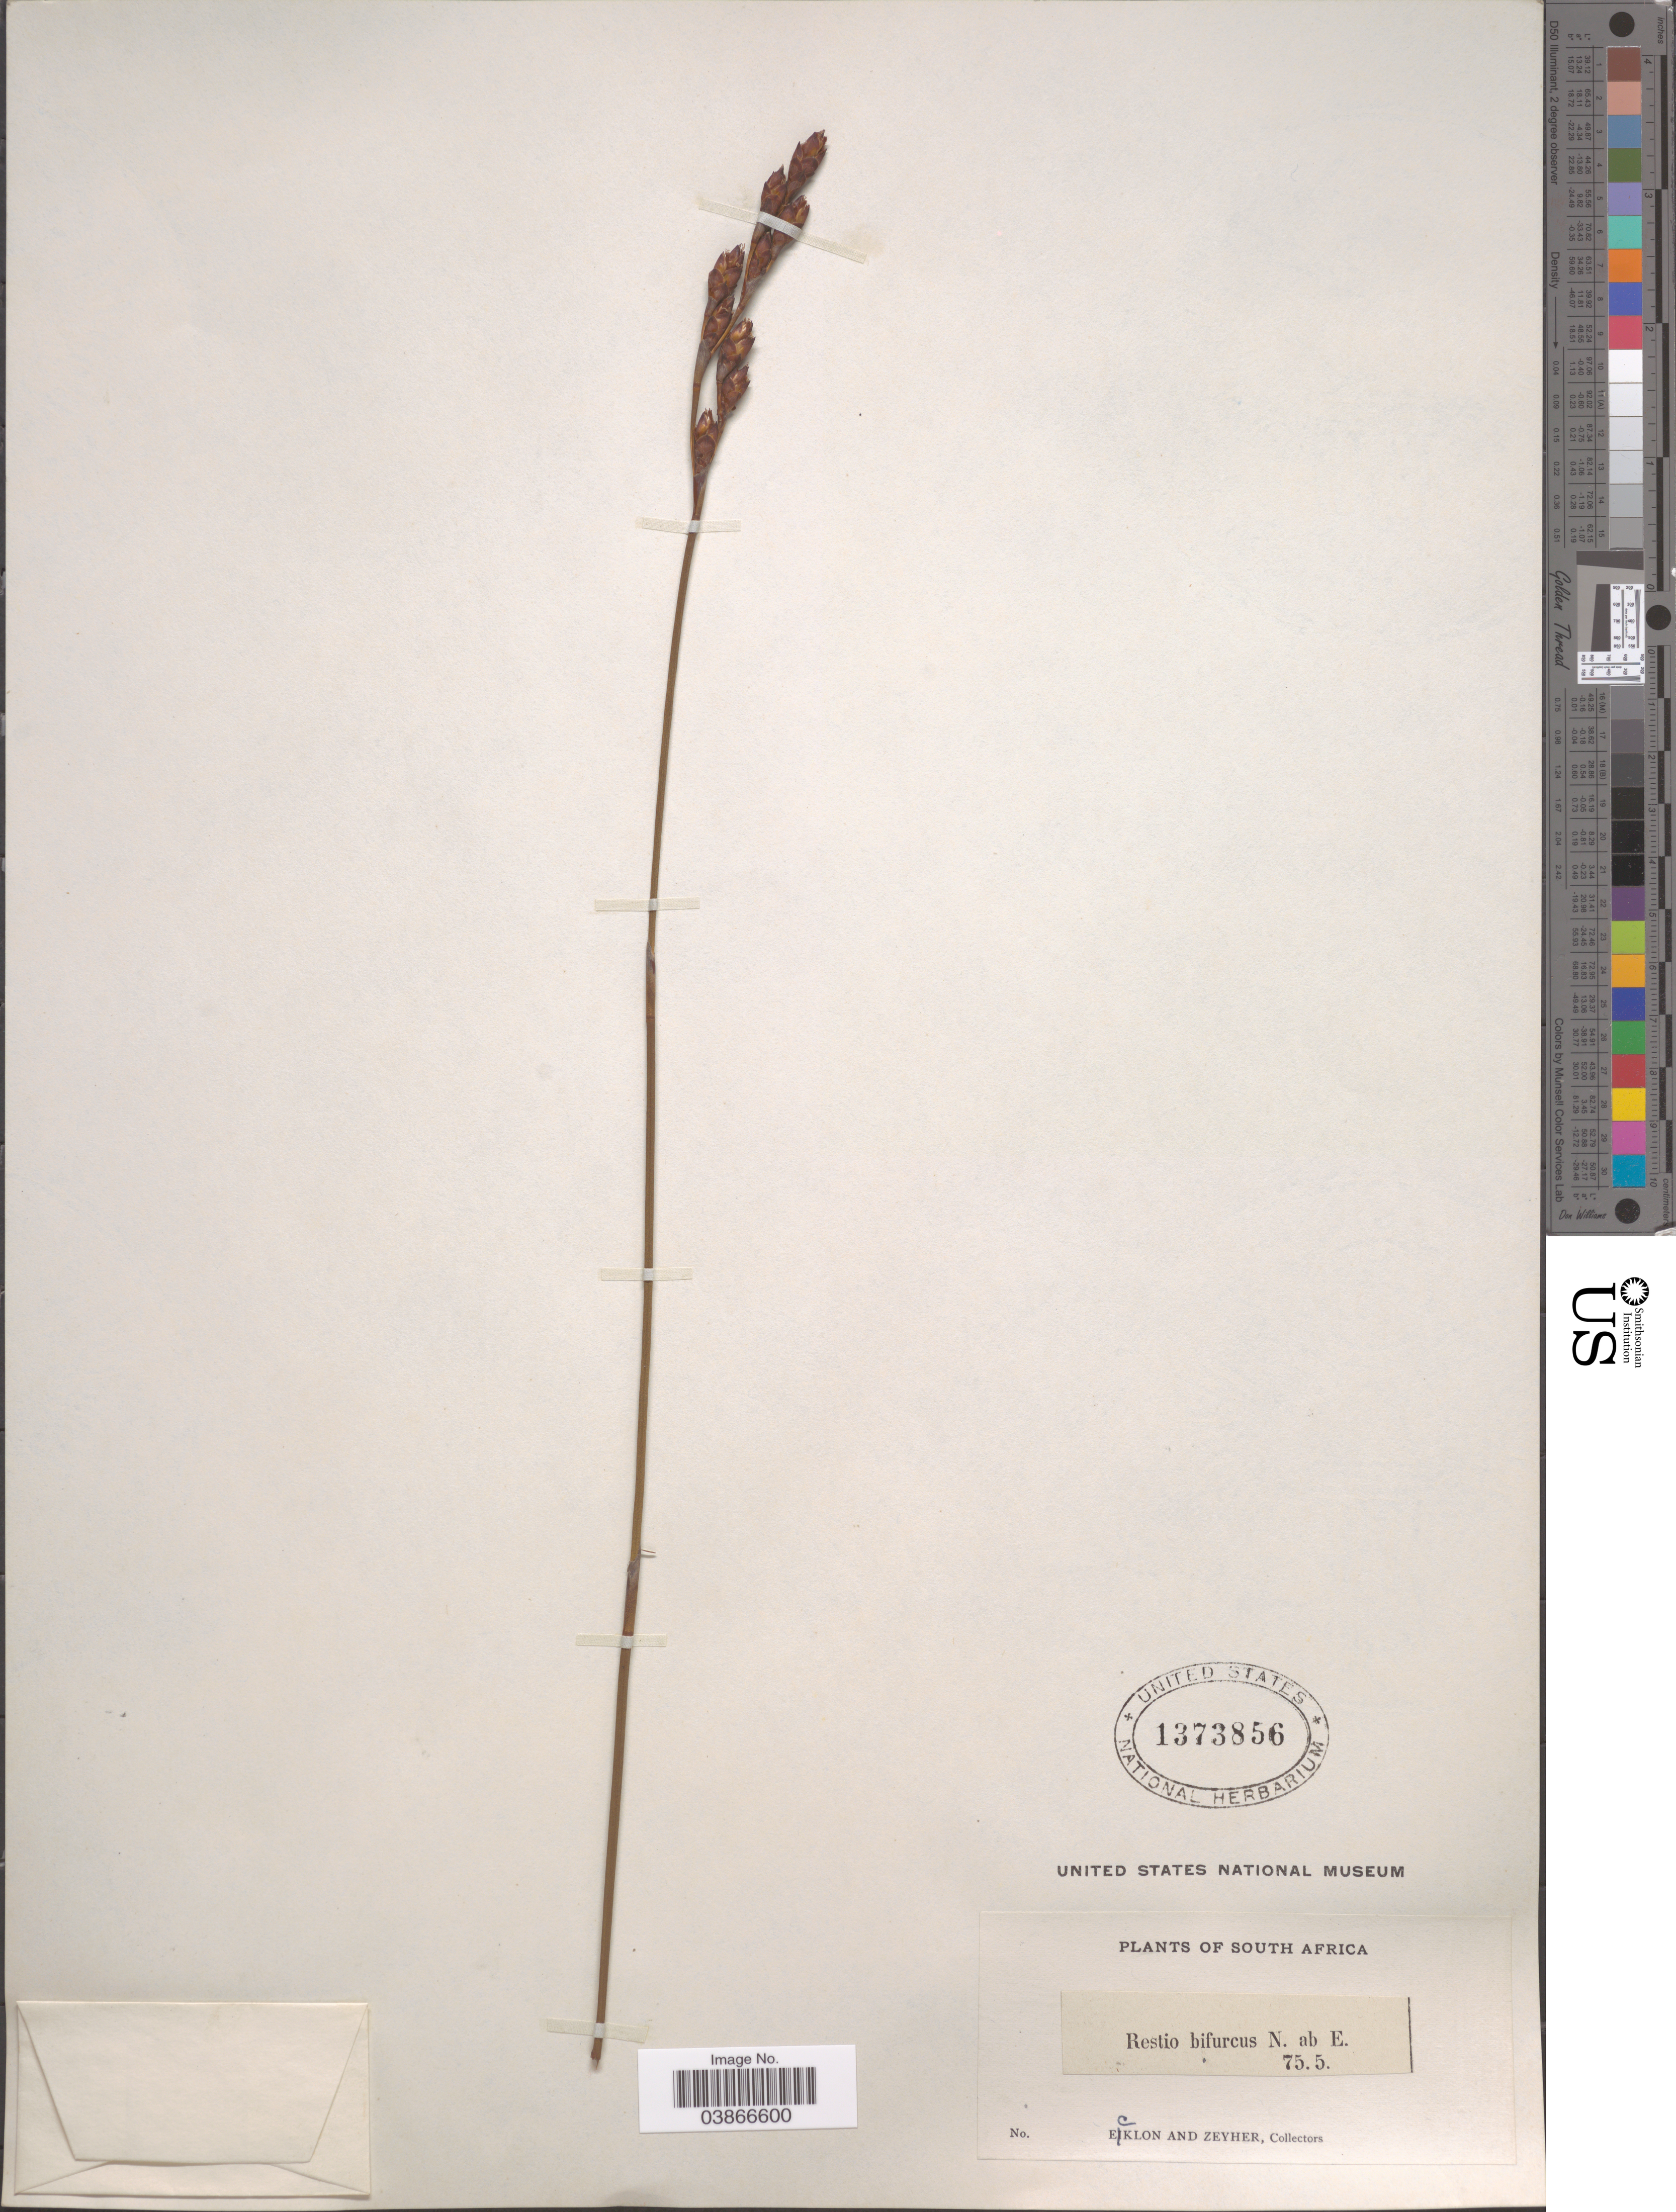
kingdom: Plantae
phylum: Tracheophyta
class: Liliopsida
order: Poales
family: Restionaceae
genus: Restio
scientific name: Restio bifurcus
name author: Nees ex Mast.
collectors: -. Ecklon & -. Zeyher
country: South Africa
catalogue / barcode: US 1373856